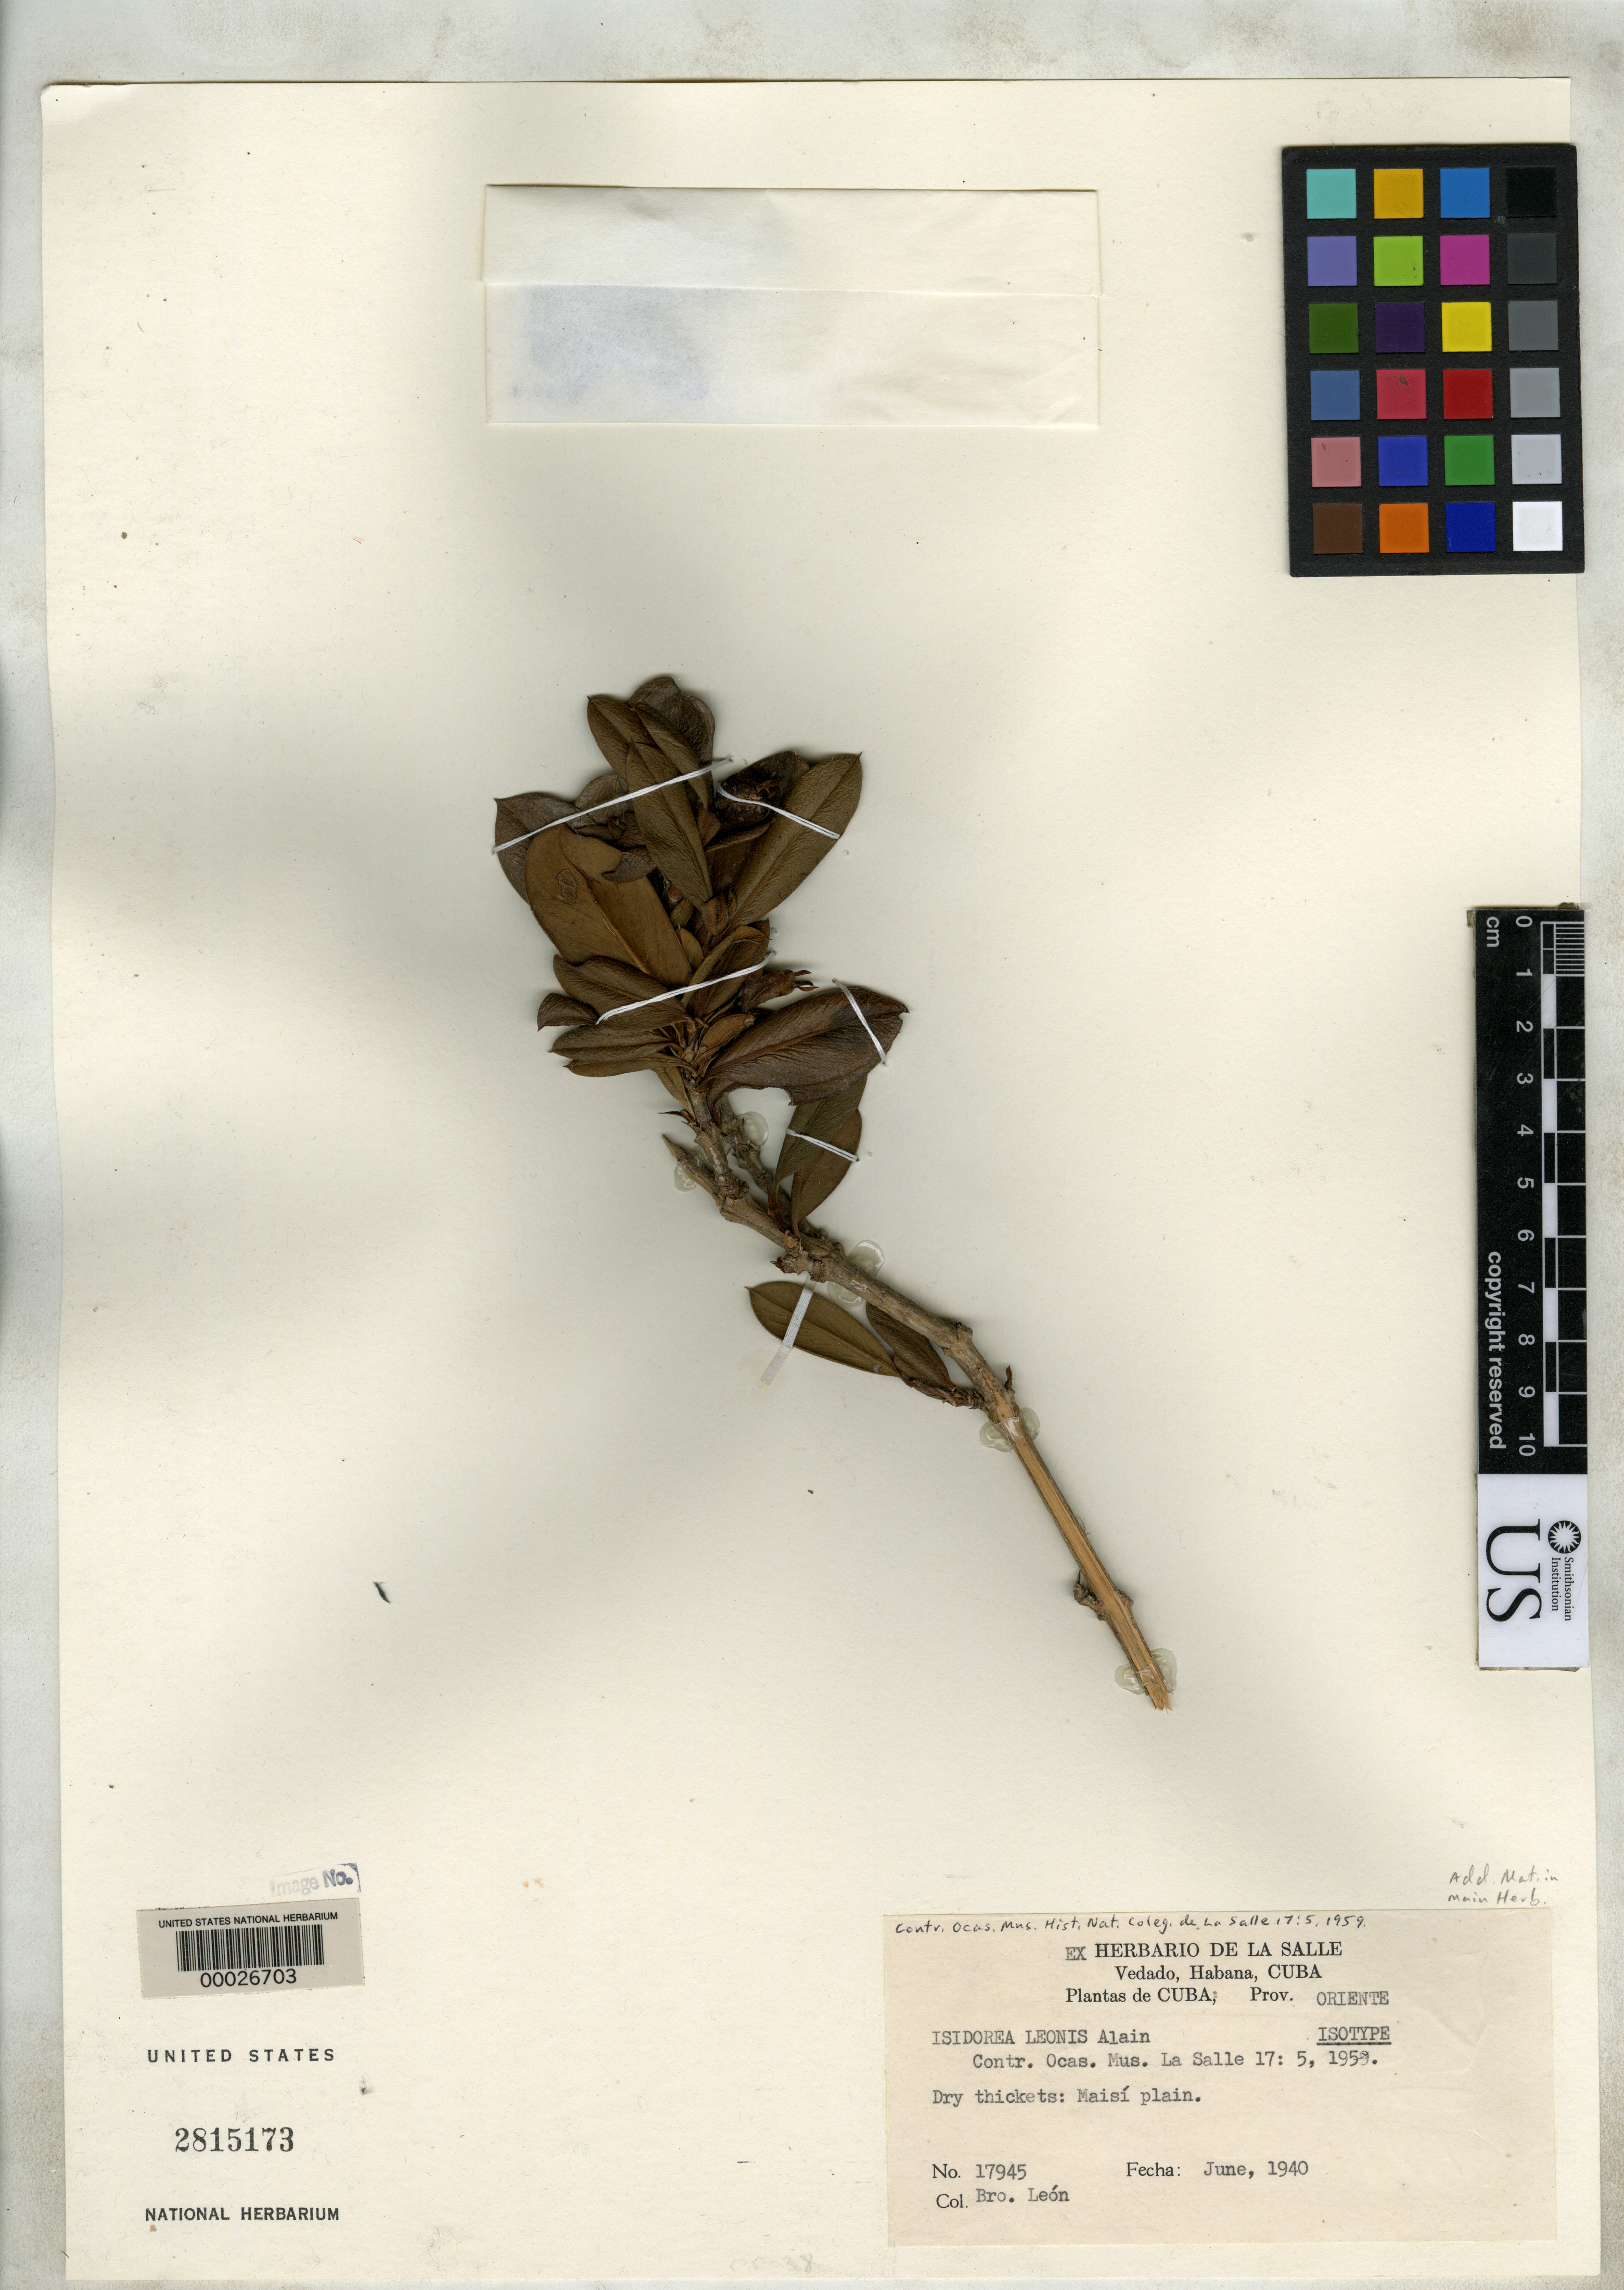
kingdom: Plantae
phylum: Tracheophyta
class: Magnoliopsida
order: Gentianales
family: Rubiaceae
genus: Isidorea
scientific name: Isidorea leonis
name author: Alain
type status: Isotype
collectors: Bro. León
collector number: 17945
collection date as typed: Jun 1940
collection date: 1940-06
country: Cuba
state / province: Oriente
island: Greater Antilles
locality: Maiai plain.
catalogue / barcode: US 2815173